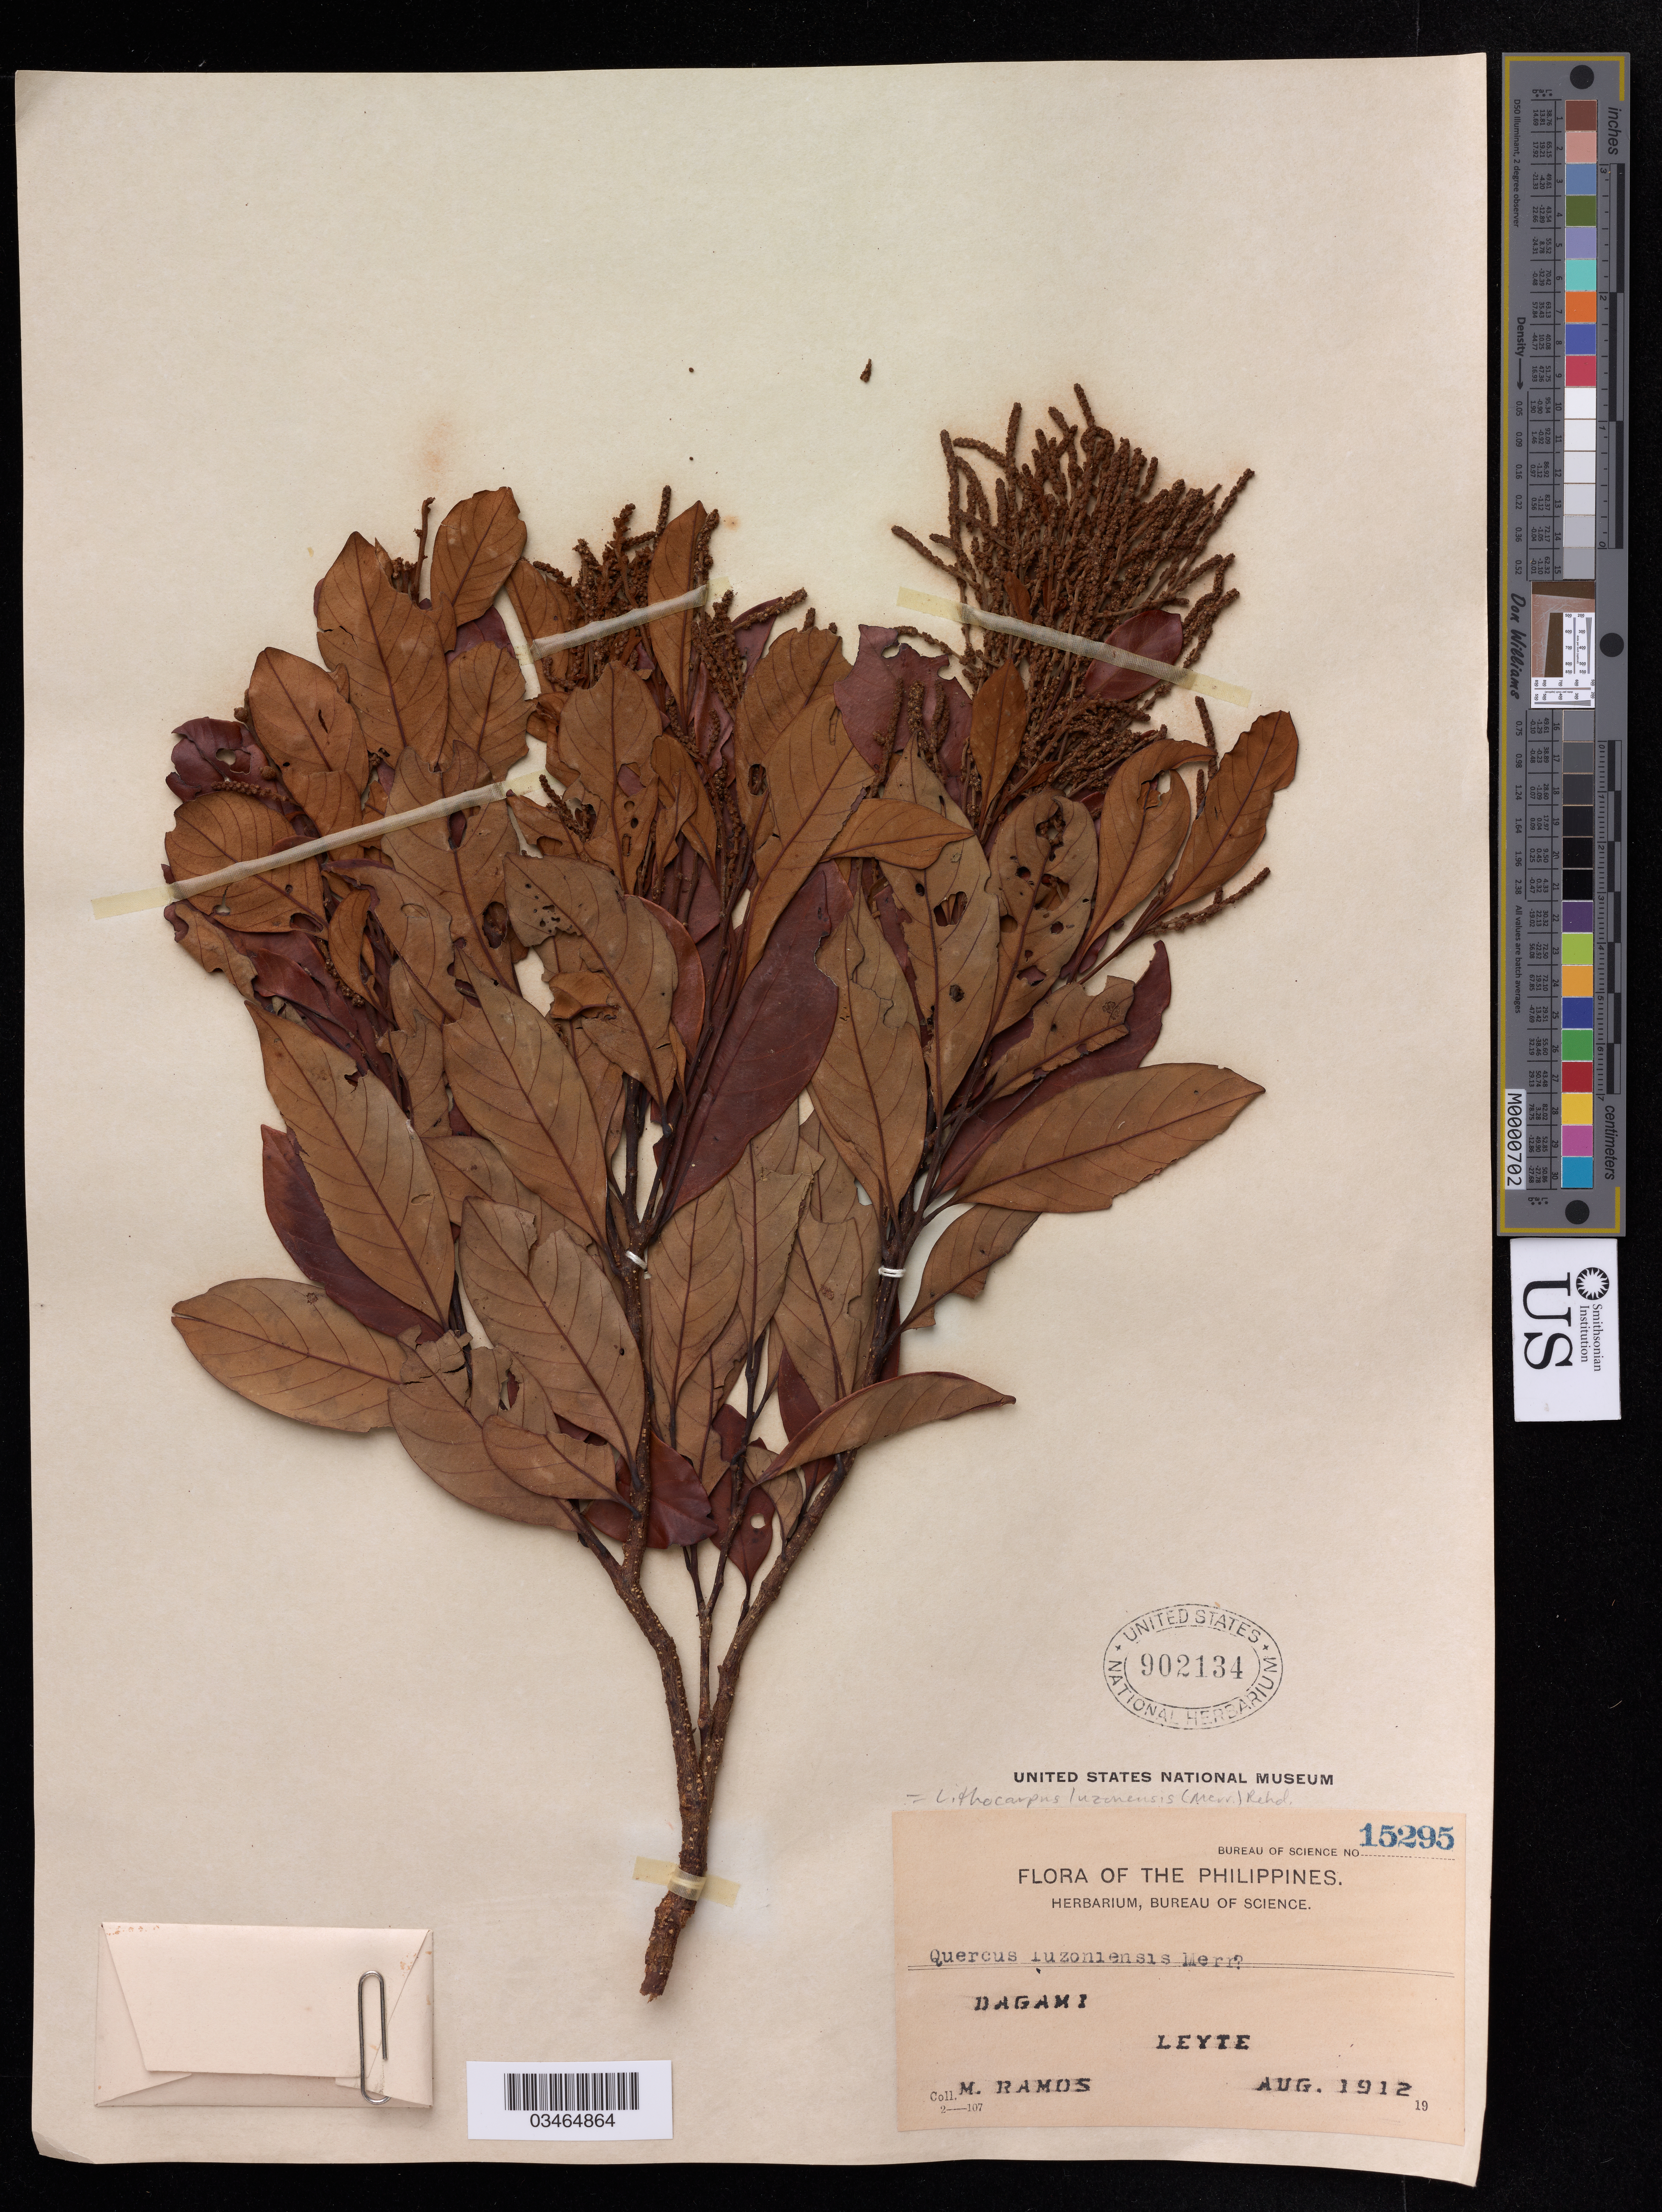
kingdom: Plantae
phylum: Tracheophyta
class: Magnoliopsida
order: Fagales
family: Fagaceae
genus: Lithocarpus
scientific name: Lithocarpus luzoniensis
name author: (Walter) Rehder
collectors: M. Ramos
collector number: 2/107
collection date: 1912-08-19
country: Philippines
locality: Dagami, Leyte.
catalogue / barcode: US 902134